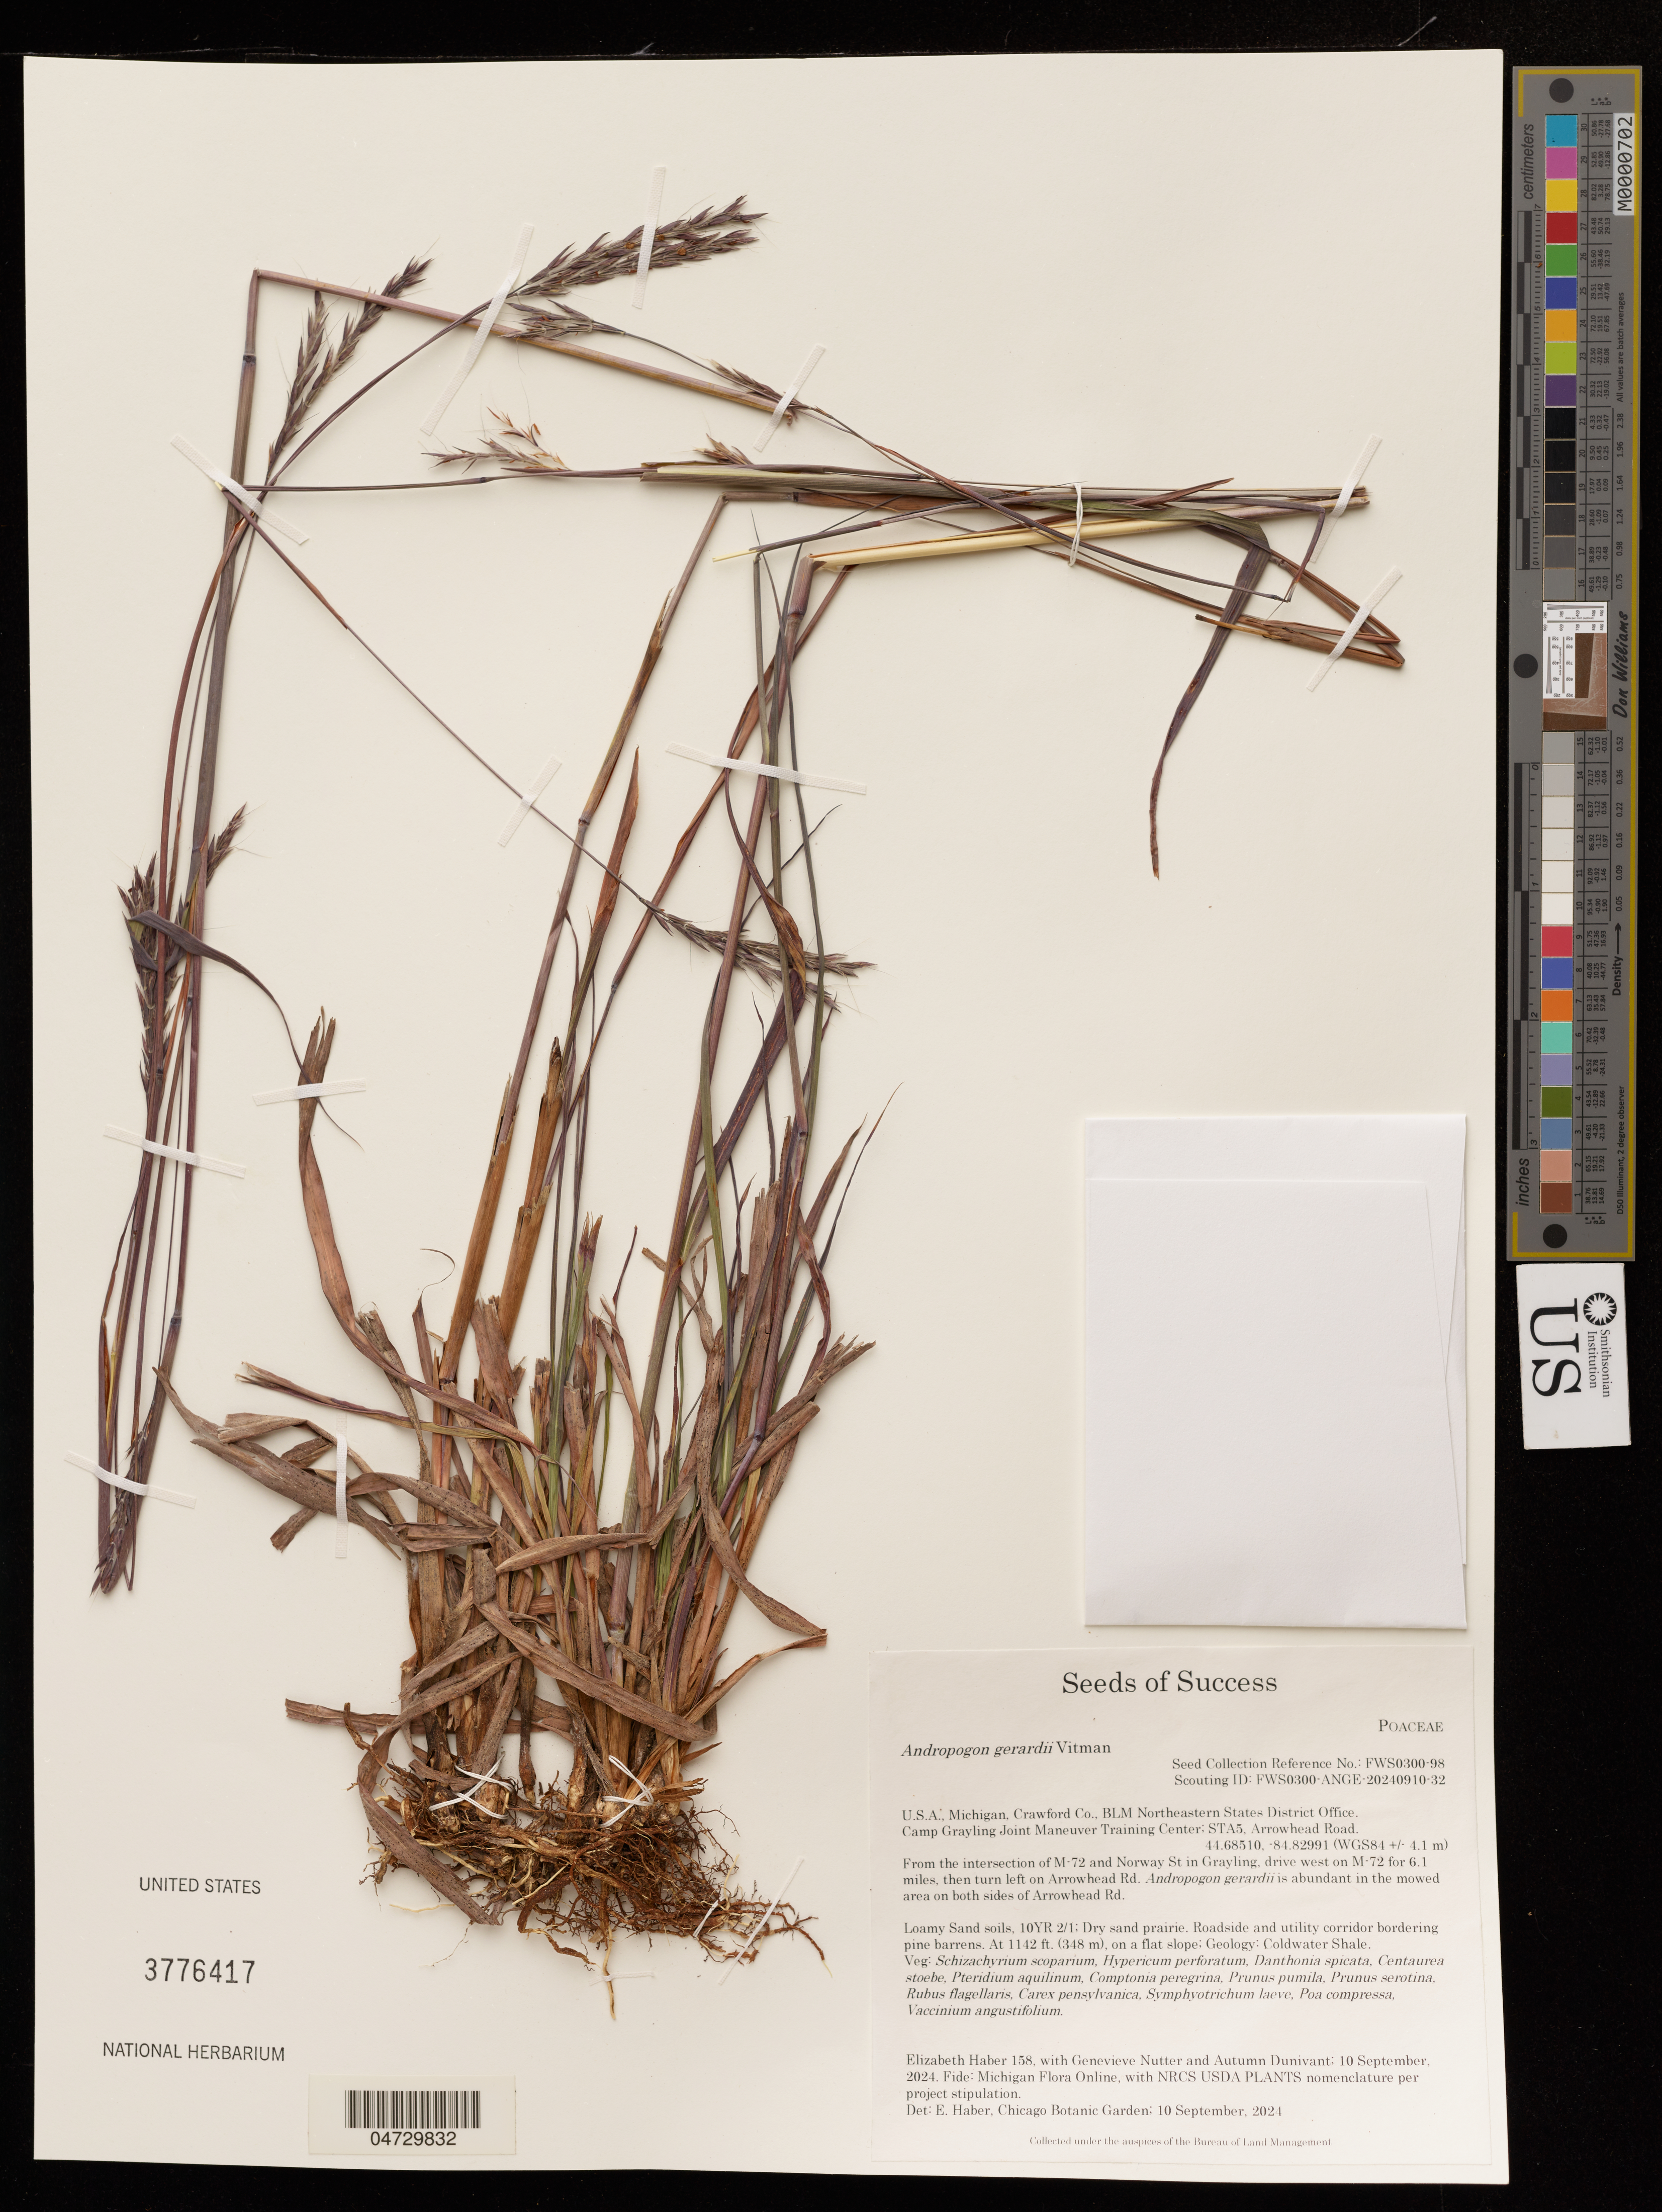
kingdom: Plantae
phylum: Tracheophyta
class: Liliopsida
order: Poales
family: Poaceae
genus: Andropogon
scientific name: Andropogon gerardii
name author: Vitman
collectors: E. Haber, G. Nutter & A. Dunivant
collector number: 158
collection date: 2024-09-10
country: United States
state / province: Michigan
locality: Crawford Co. BLM Northeastern States District Office, Camp Grayling Joint Maneuver Training Center: STA5, Arrowhead Road.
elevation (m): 348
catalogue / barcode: US 3776417